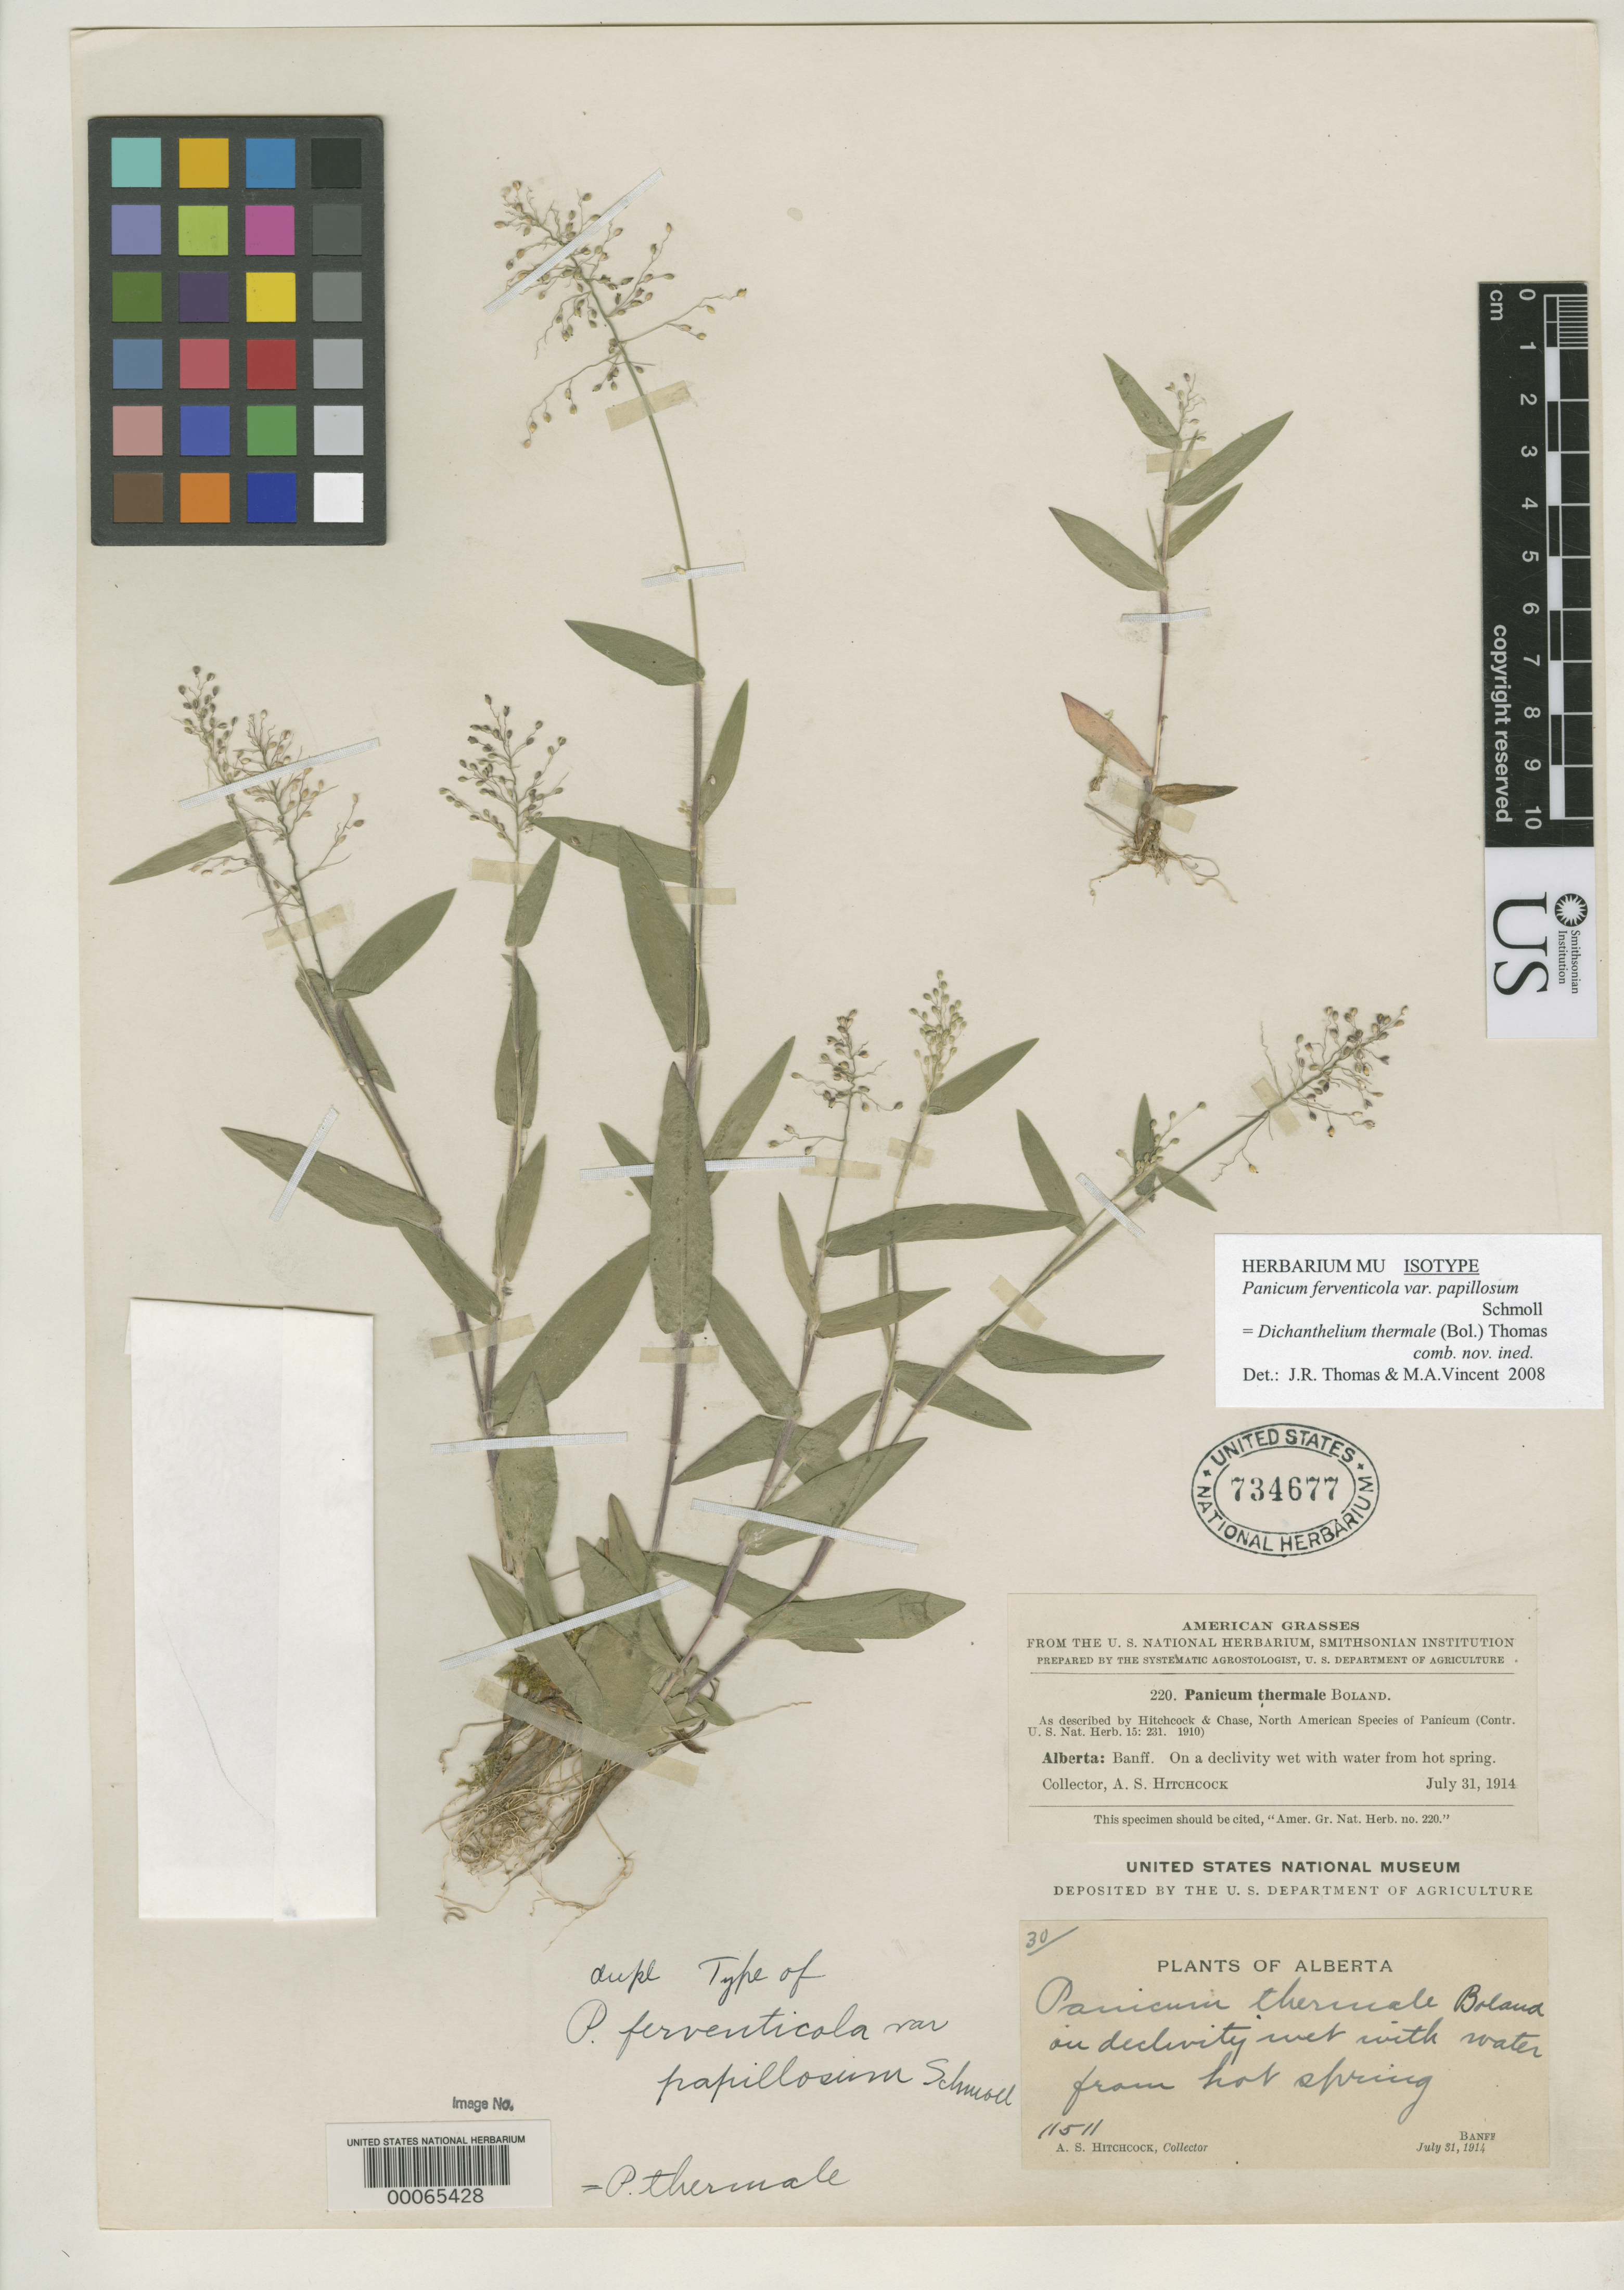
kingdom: Plantae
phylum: Tracheophyta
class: Liliopsida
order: Poales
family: Poaceae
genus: Panicum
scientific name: Panicum ferventicola var. papillosum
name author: Schmoll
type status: Isotype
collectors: A. S. Hitchcock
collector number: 11511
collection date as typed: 31 Jul 1914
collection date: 1914-07-31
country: Canada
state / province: Alberta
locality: Banff.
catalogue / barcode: US 734677